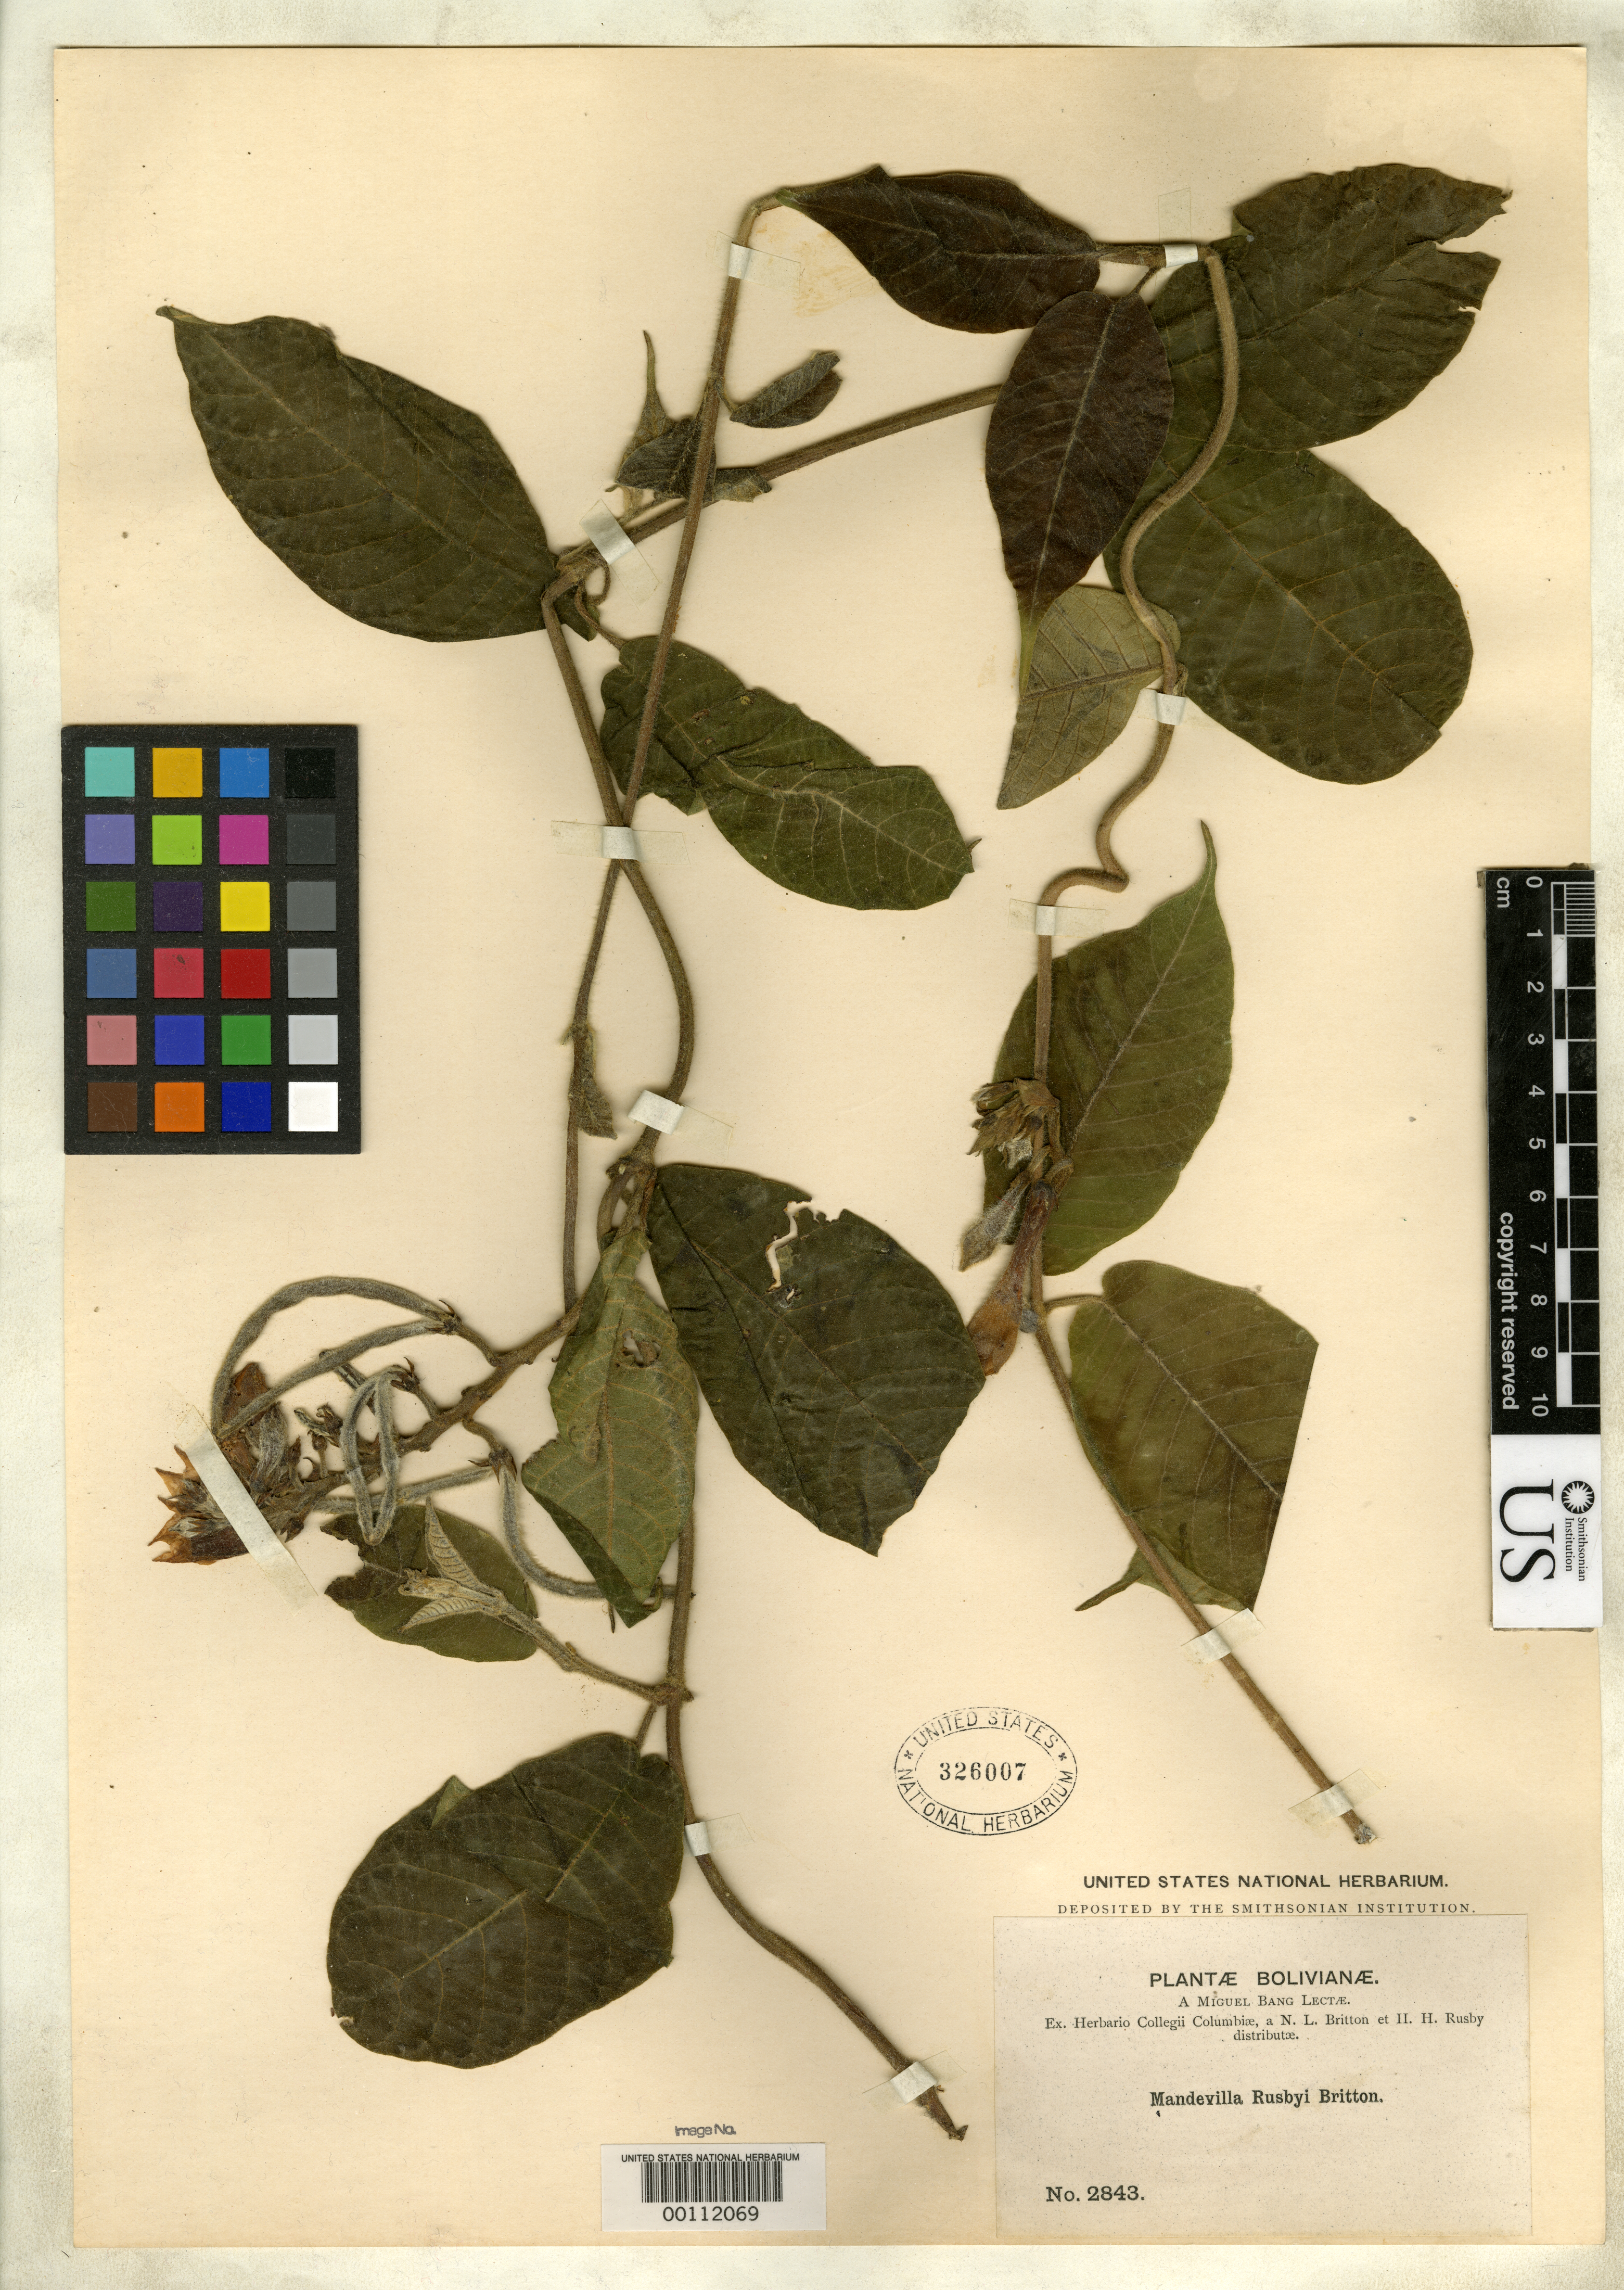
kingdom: Plantae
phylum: Tracheophyta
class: Magnoliopsida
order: Gentianales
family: Apocynaceae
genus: Mandevilla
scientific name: Mandevilla rusbyi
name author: Britton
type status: Isosyntype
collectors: M. Bang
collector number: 2843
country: Bolivia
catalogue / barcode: US 326007